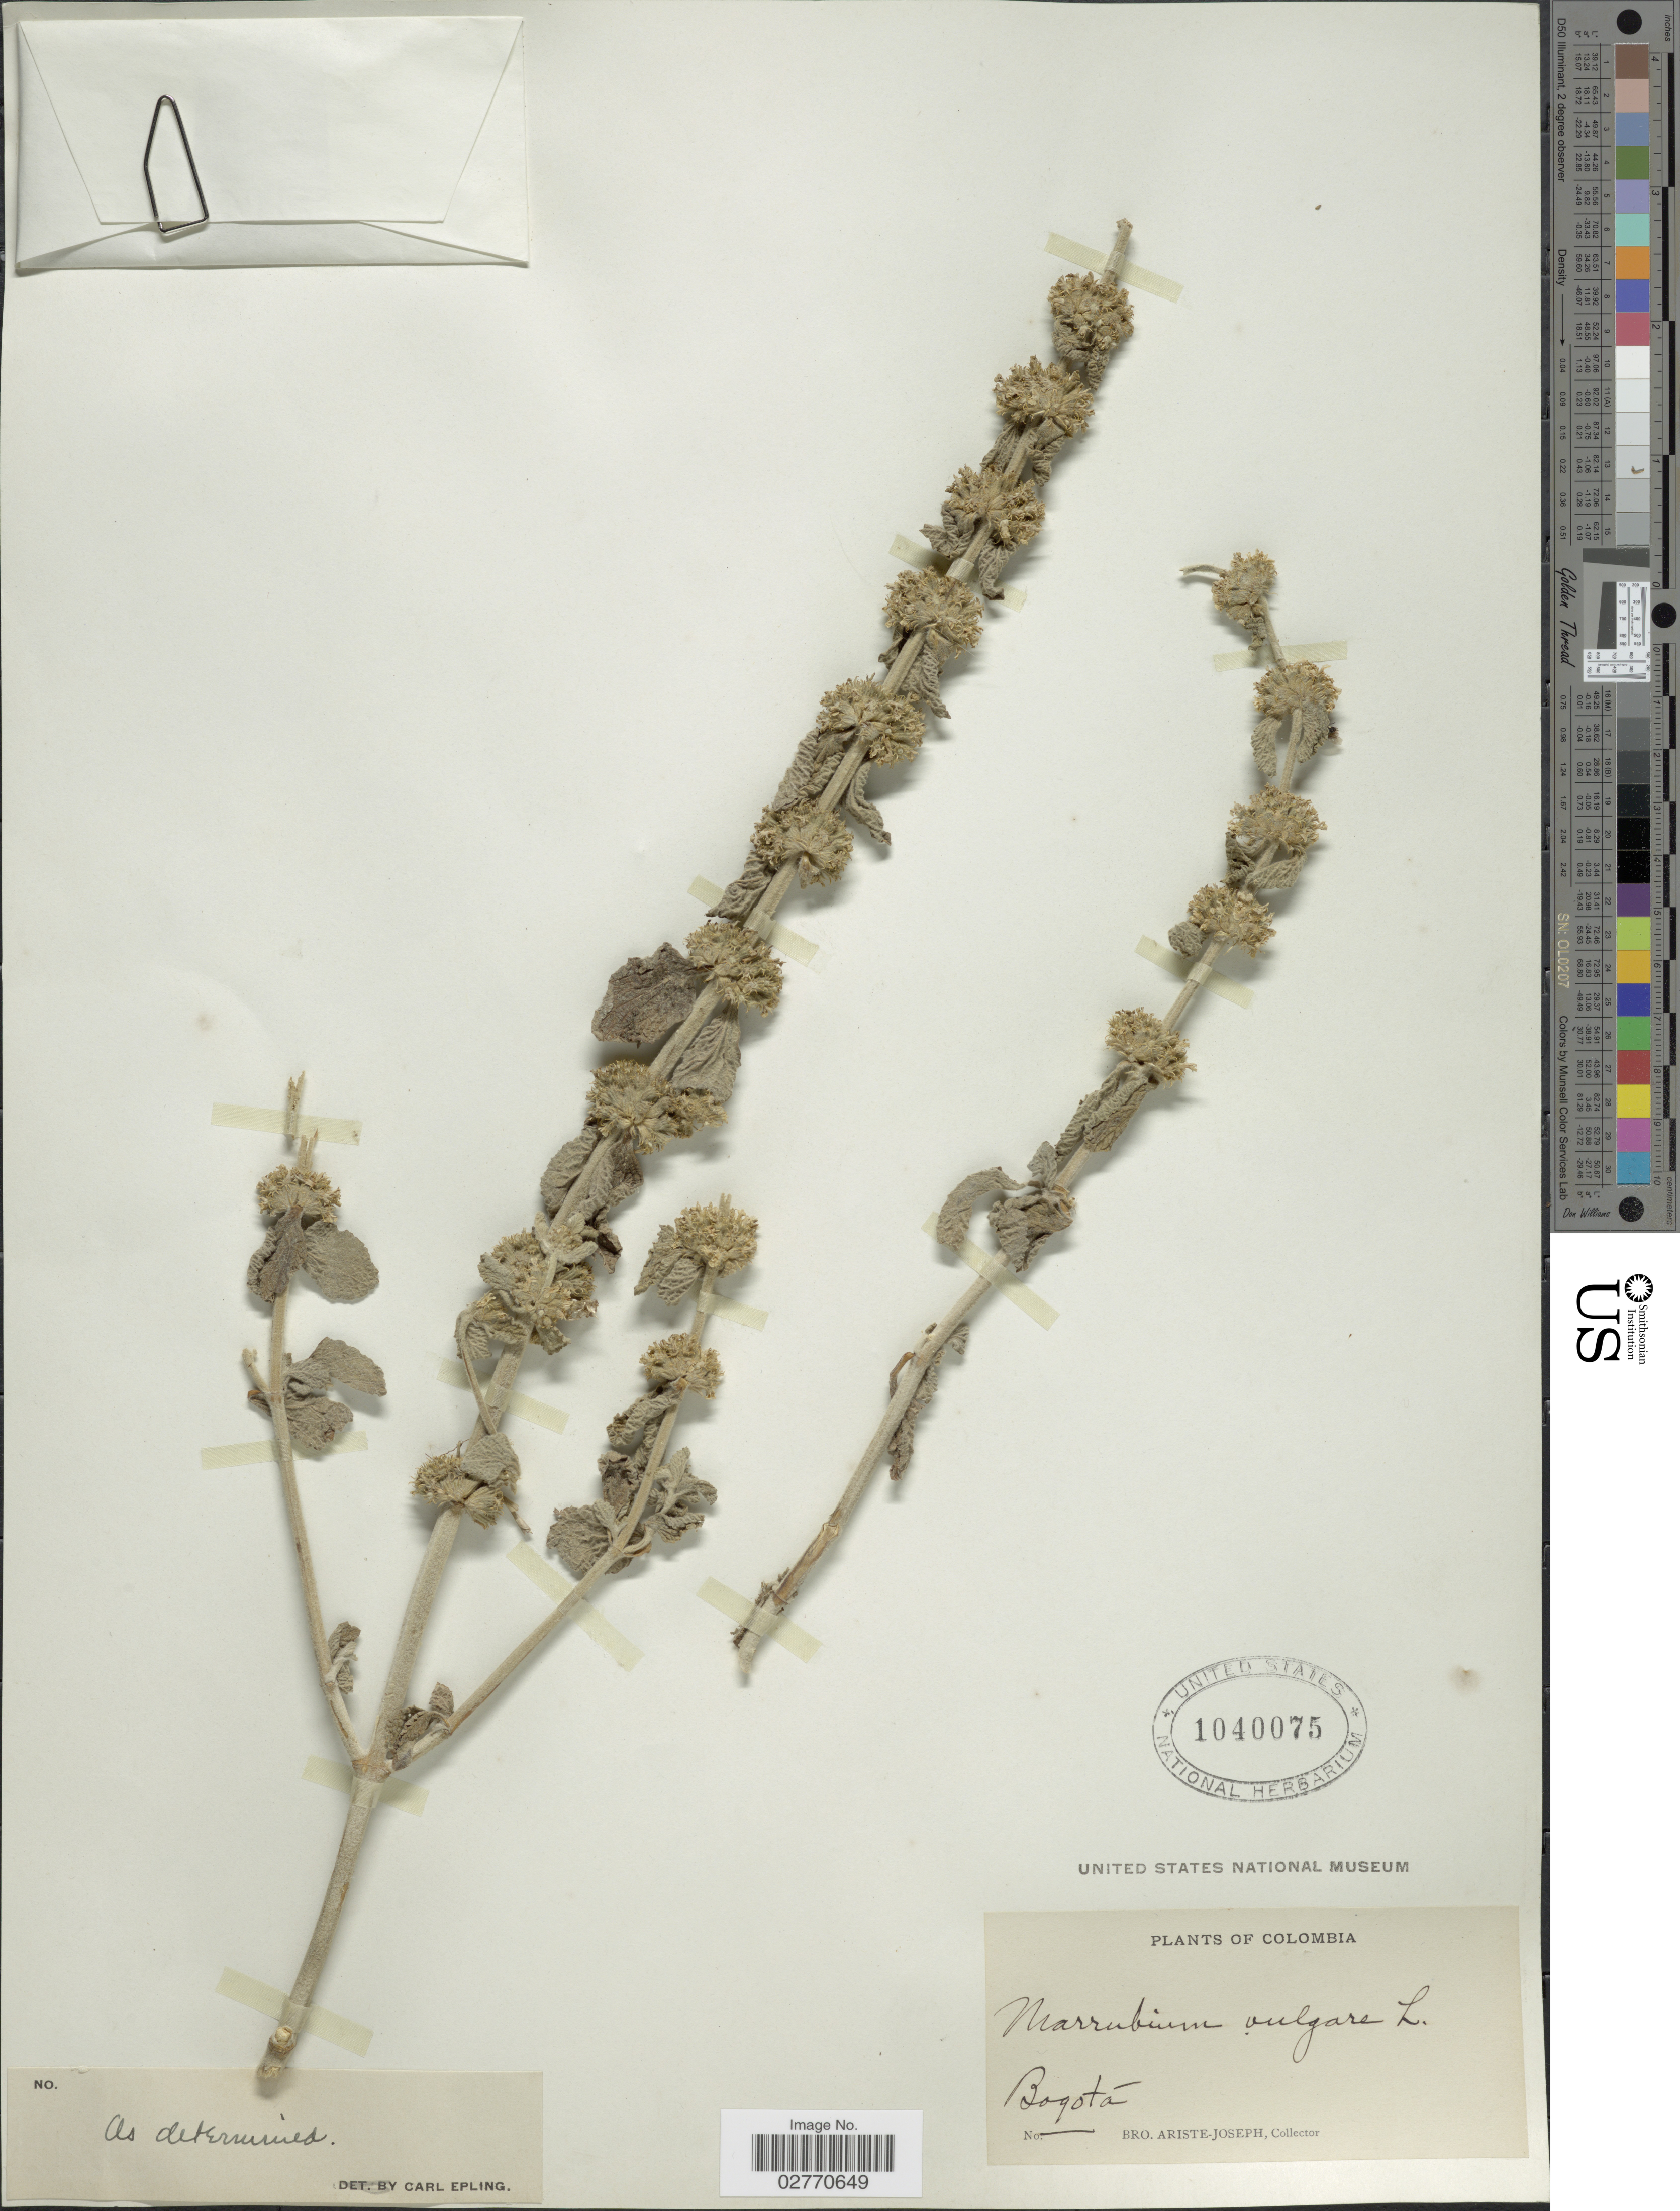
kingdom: Plantae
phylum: Tracheophyta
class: Magnoliopsida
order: Lamiales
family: Lamiaceae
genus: Marrubium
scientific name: Marrubium vulgare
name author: L.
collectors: Bro. Ariste-Joseph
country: Colombia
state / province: Bogota D.C.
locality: Bogotá.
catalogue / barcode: US 1040075